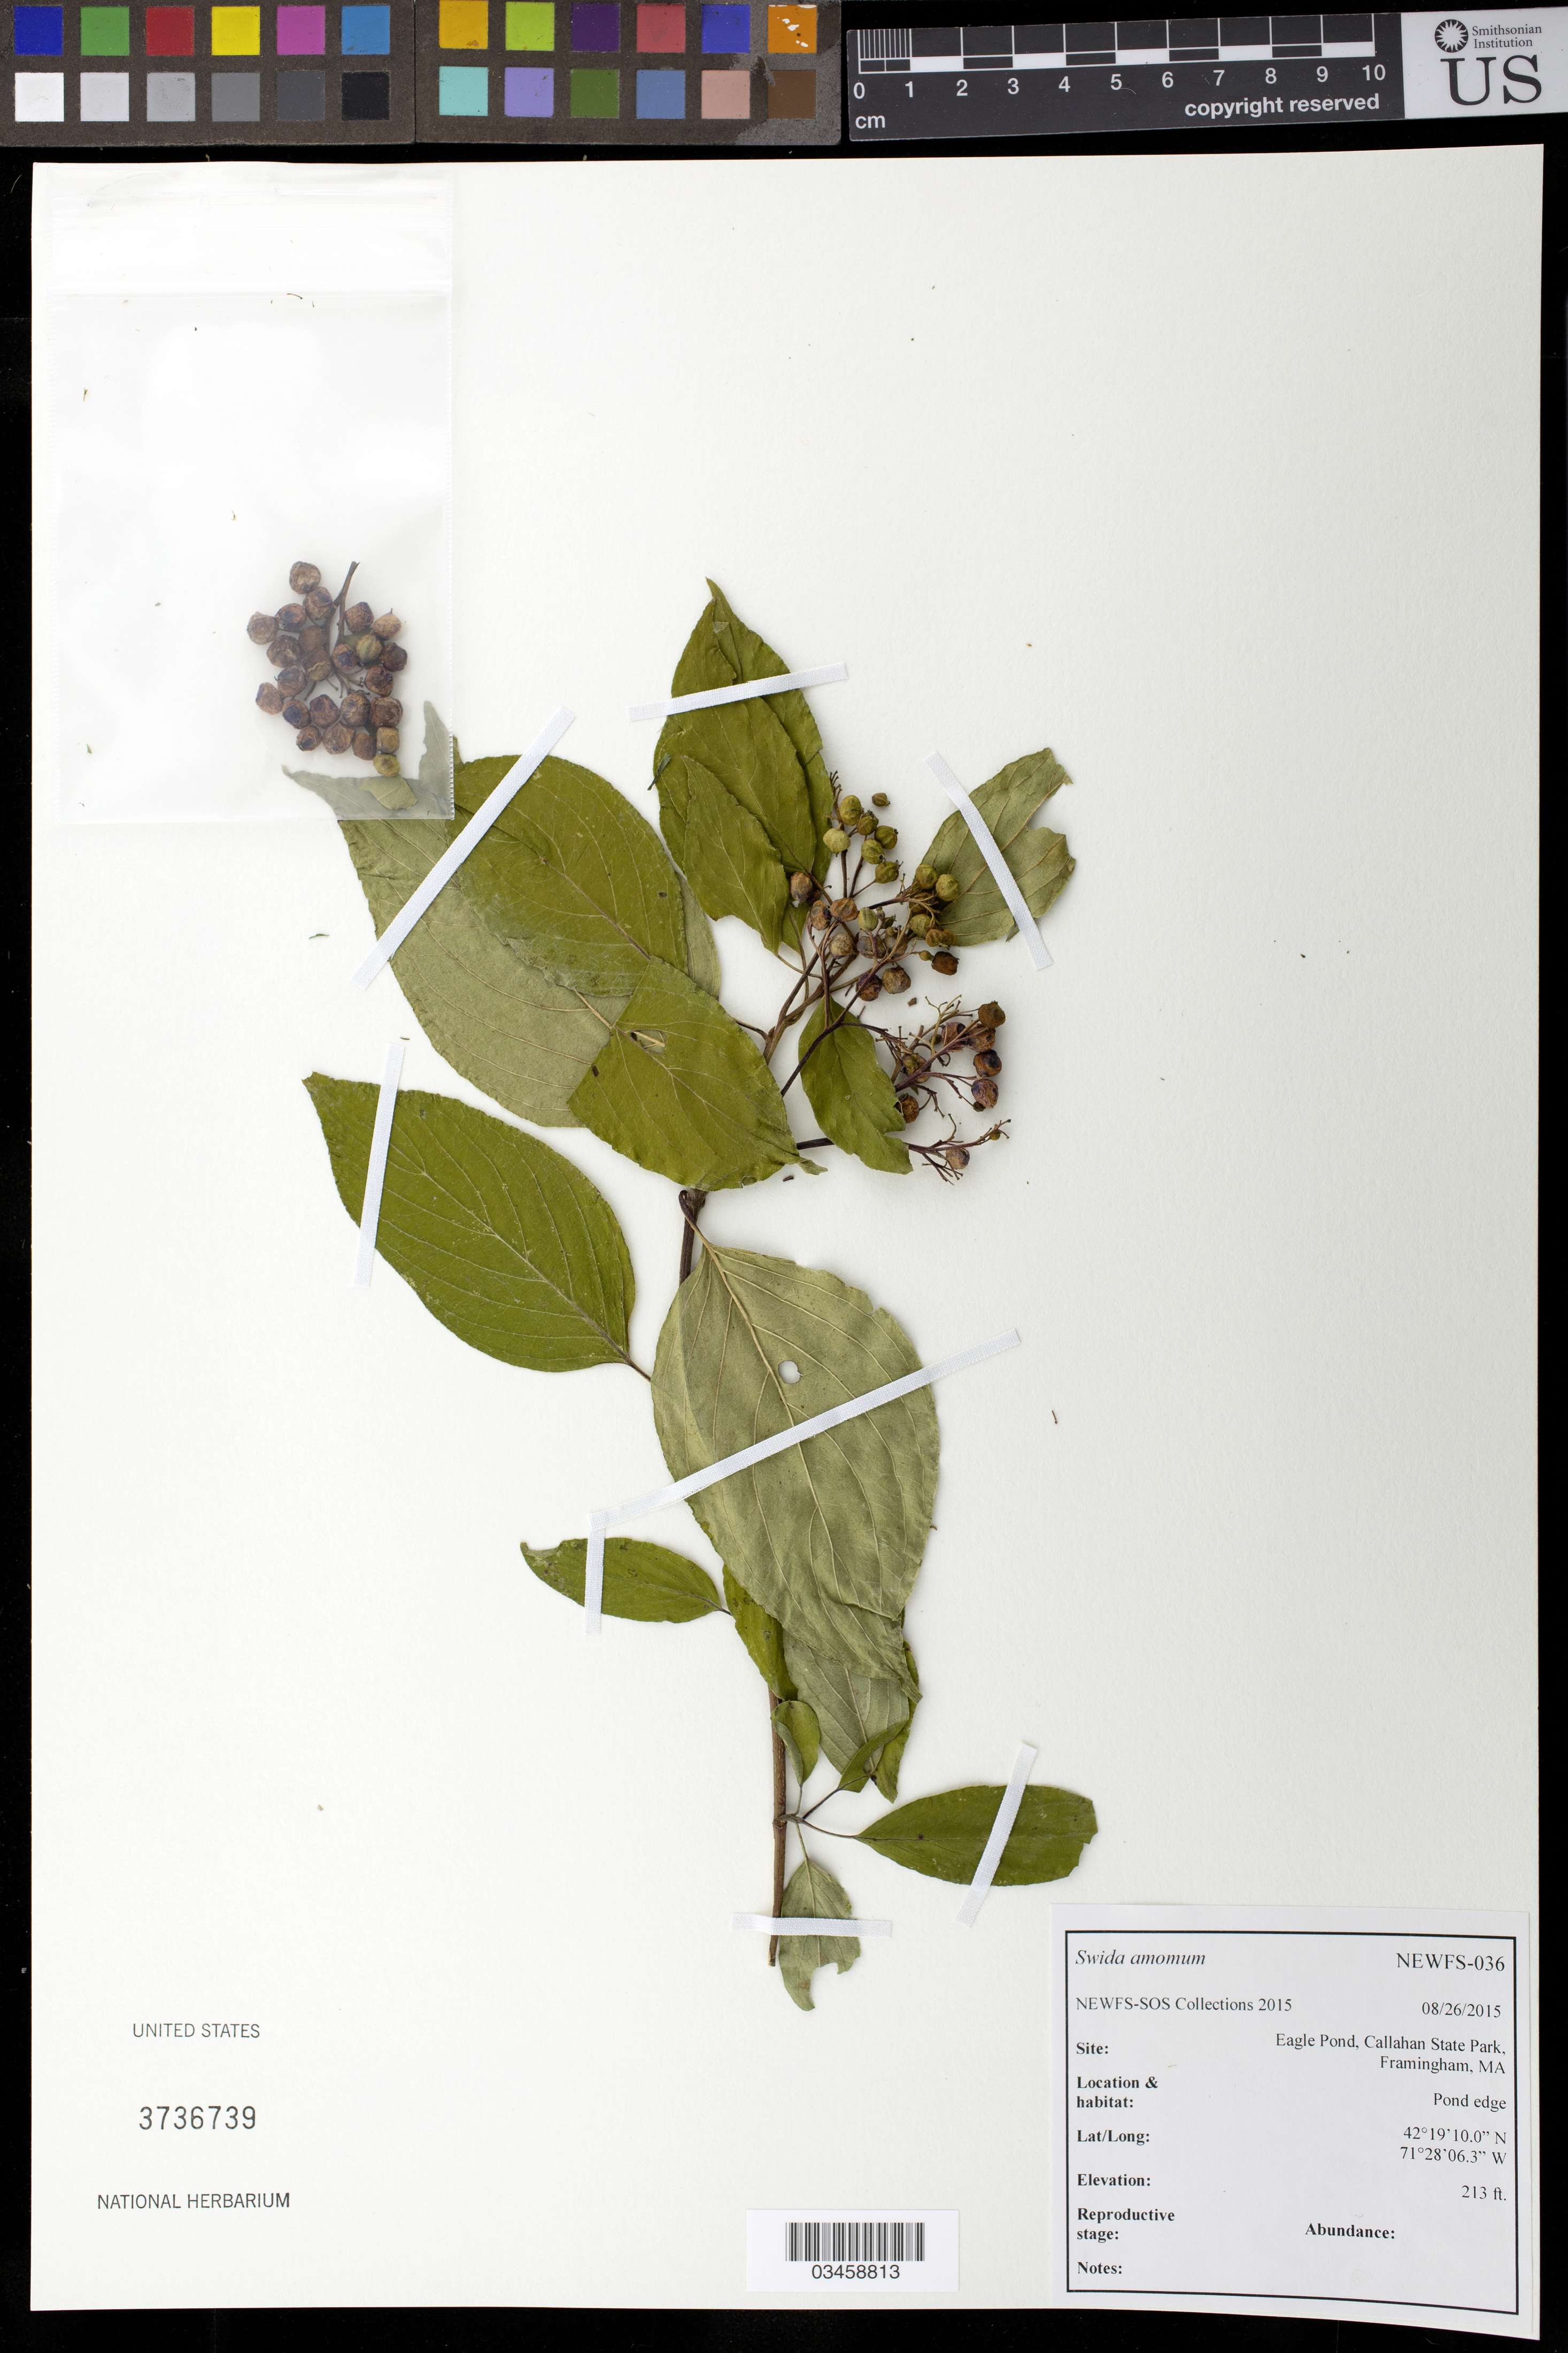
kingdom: Plantae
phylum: Tracheophyta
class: Magnoliopsida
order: Cornales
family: Cornaceae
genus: Swida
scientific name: Swida amomum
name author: (Mill.) Small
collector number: NEWFS-036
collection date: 2015-08-26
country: United States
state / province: Massachusetts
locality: Eagle Pond, Callahan State Park, Framingham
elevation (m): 65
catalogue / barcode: US 3736739